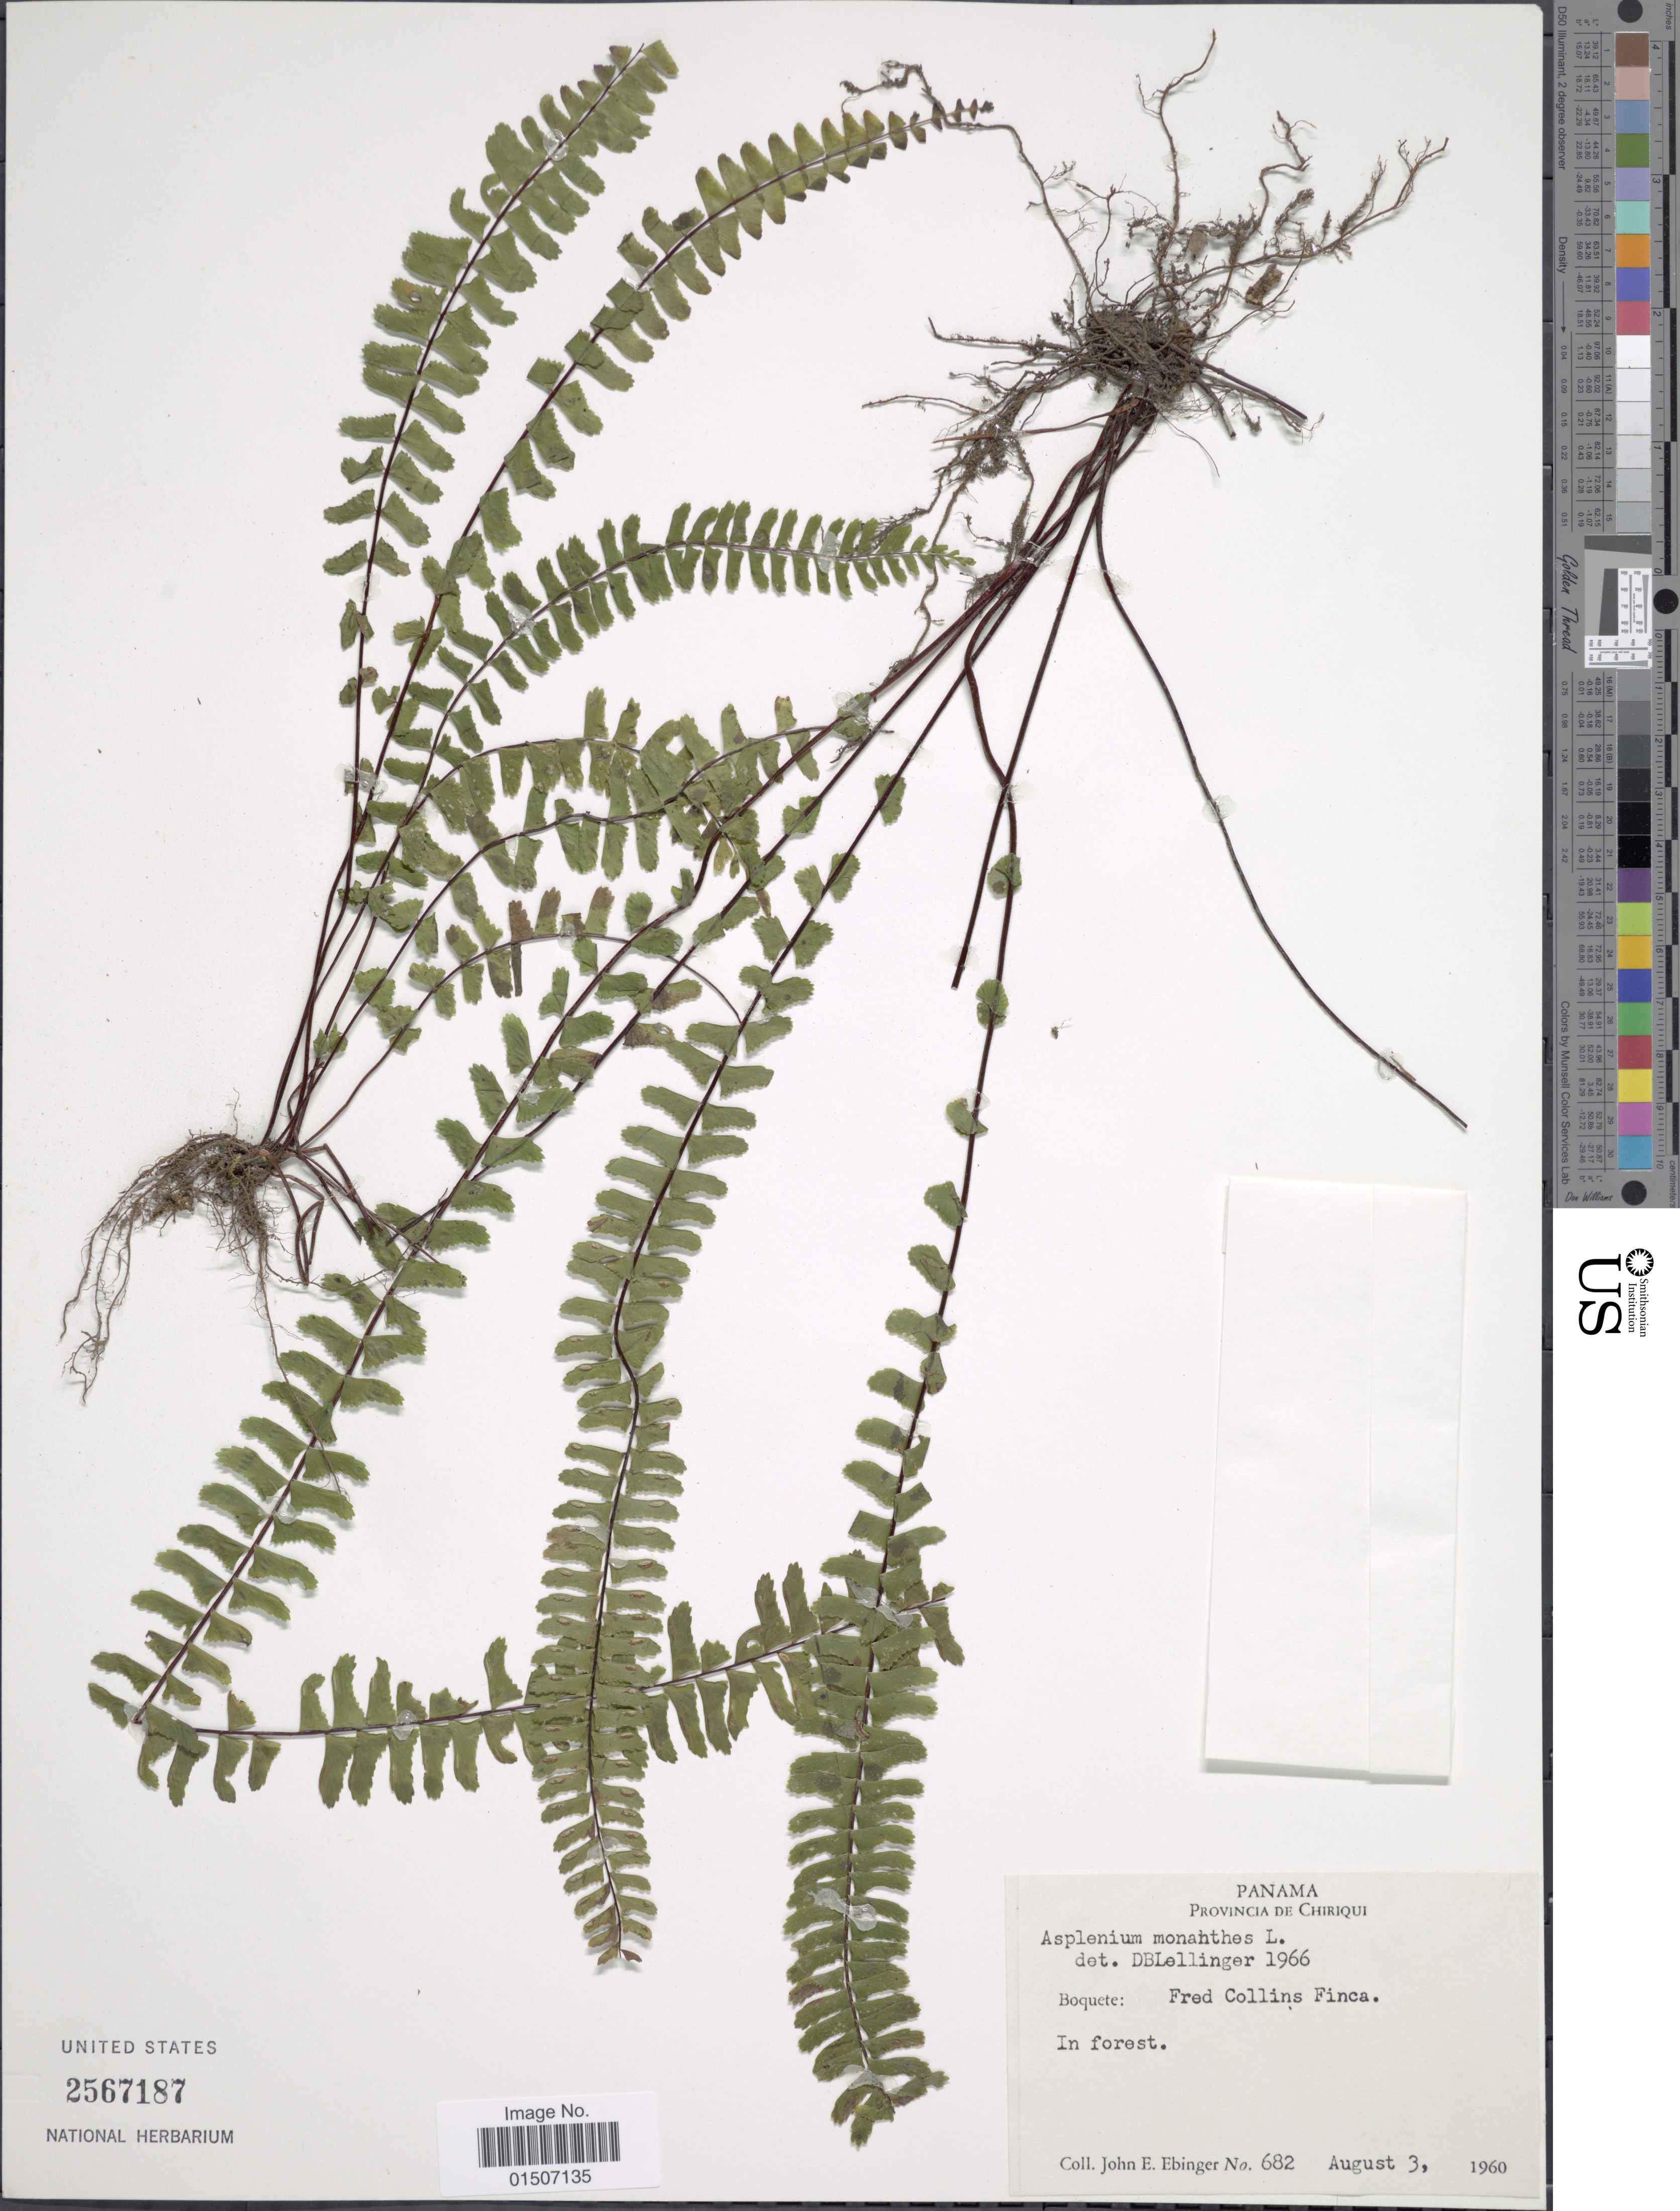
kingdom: Plantae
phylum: Tracheophyta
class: Polypodiopsida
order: Polypodiales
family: Aspleniaceae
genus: Asplenium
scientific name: Asplenium monanthes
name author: L.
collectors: J. Ebinger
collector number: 682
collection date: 1960-08-03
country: Panama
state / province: Chiriqui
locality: Boquete: Fred Collins Finca, In forest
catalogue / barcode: US 2567187